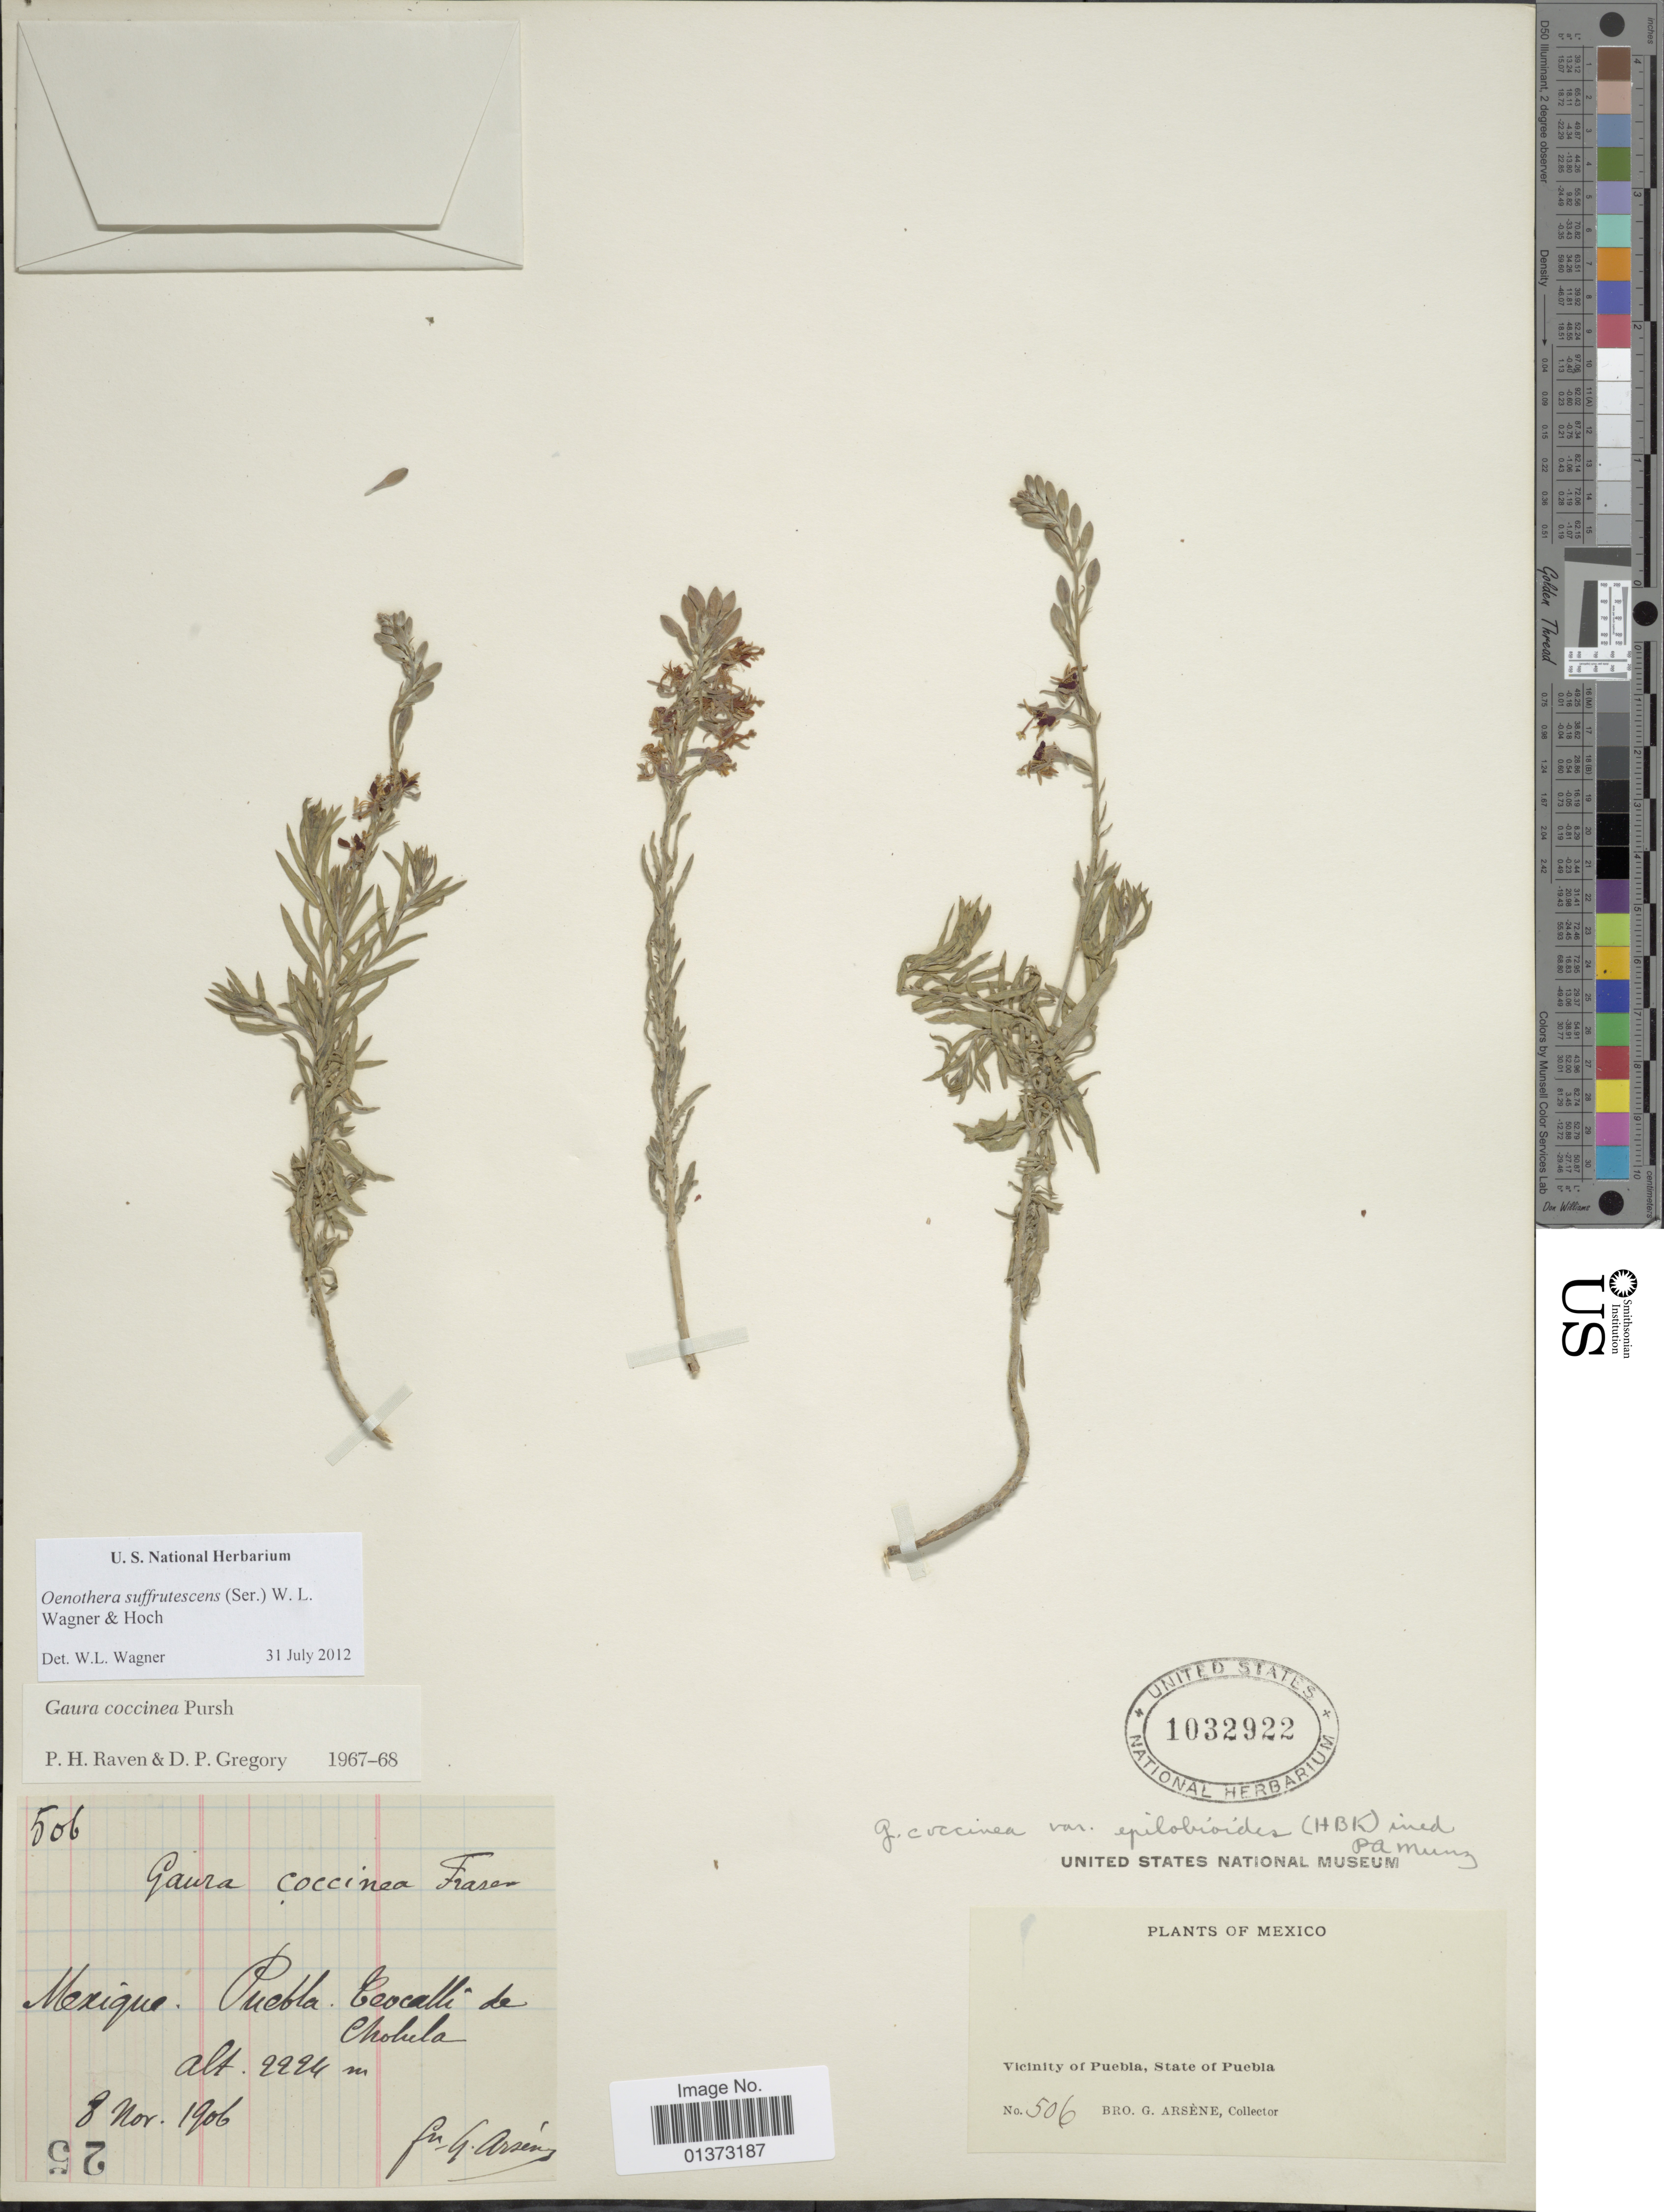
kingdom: Plantae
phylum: Tracheophyta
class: Magnoliopsida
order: Myrtales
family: Onagraceae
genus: Oenothera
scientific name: Oenothera suffrutescens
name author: (Ser.) W.L. Wagner & Hoch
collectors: Bro. G. Arsène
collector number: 506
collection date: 1906-11-08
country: Mexico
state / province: Puebla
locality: Teocalli de Cholula, Vicinity of Puebla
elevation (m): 2224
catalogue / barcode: US 1032922